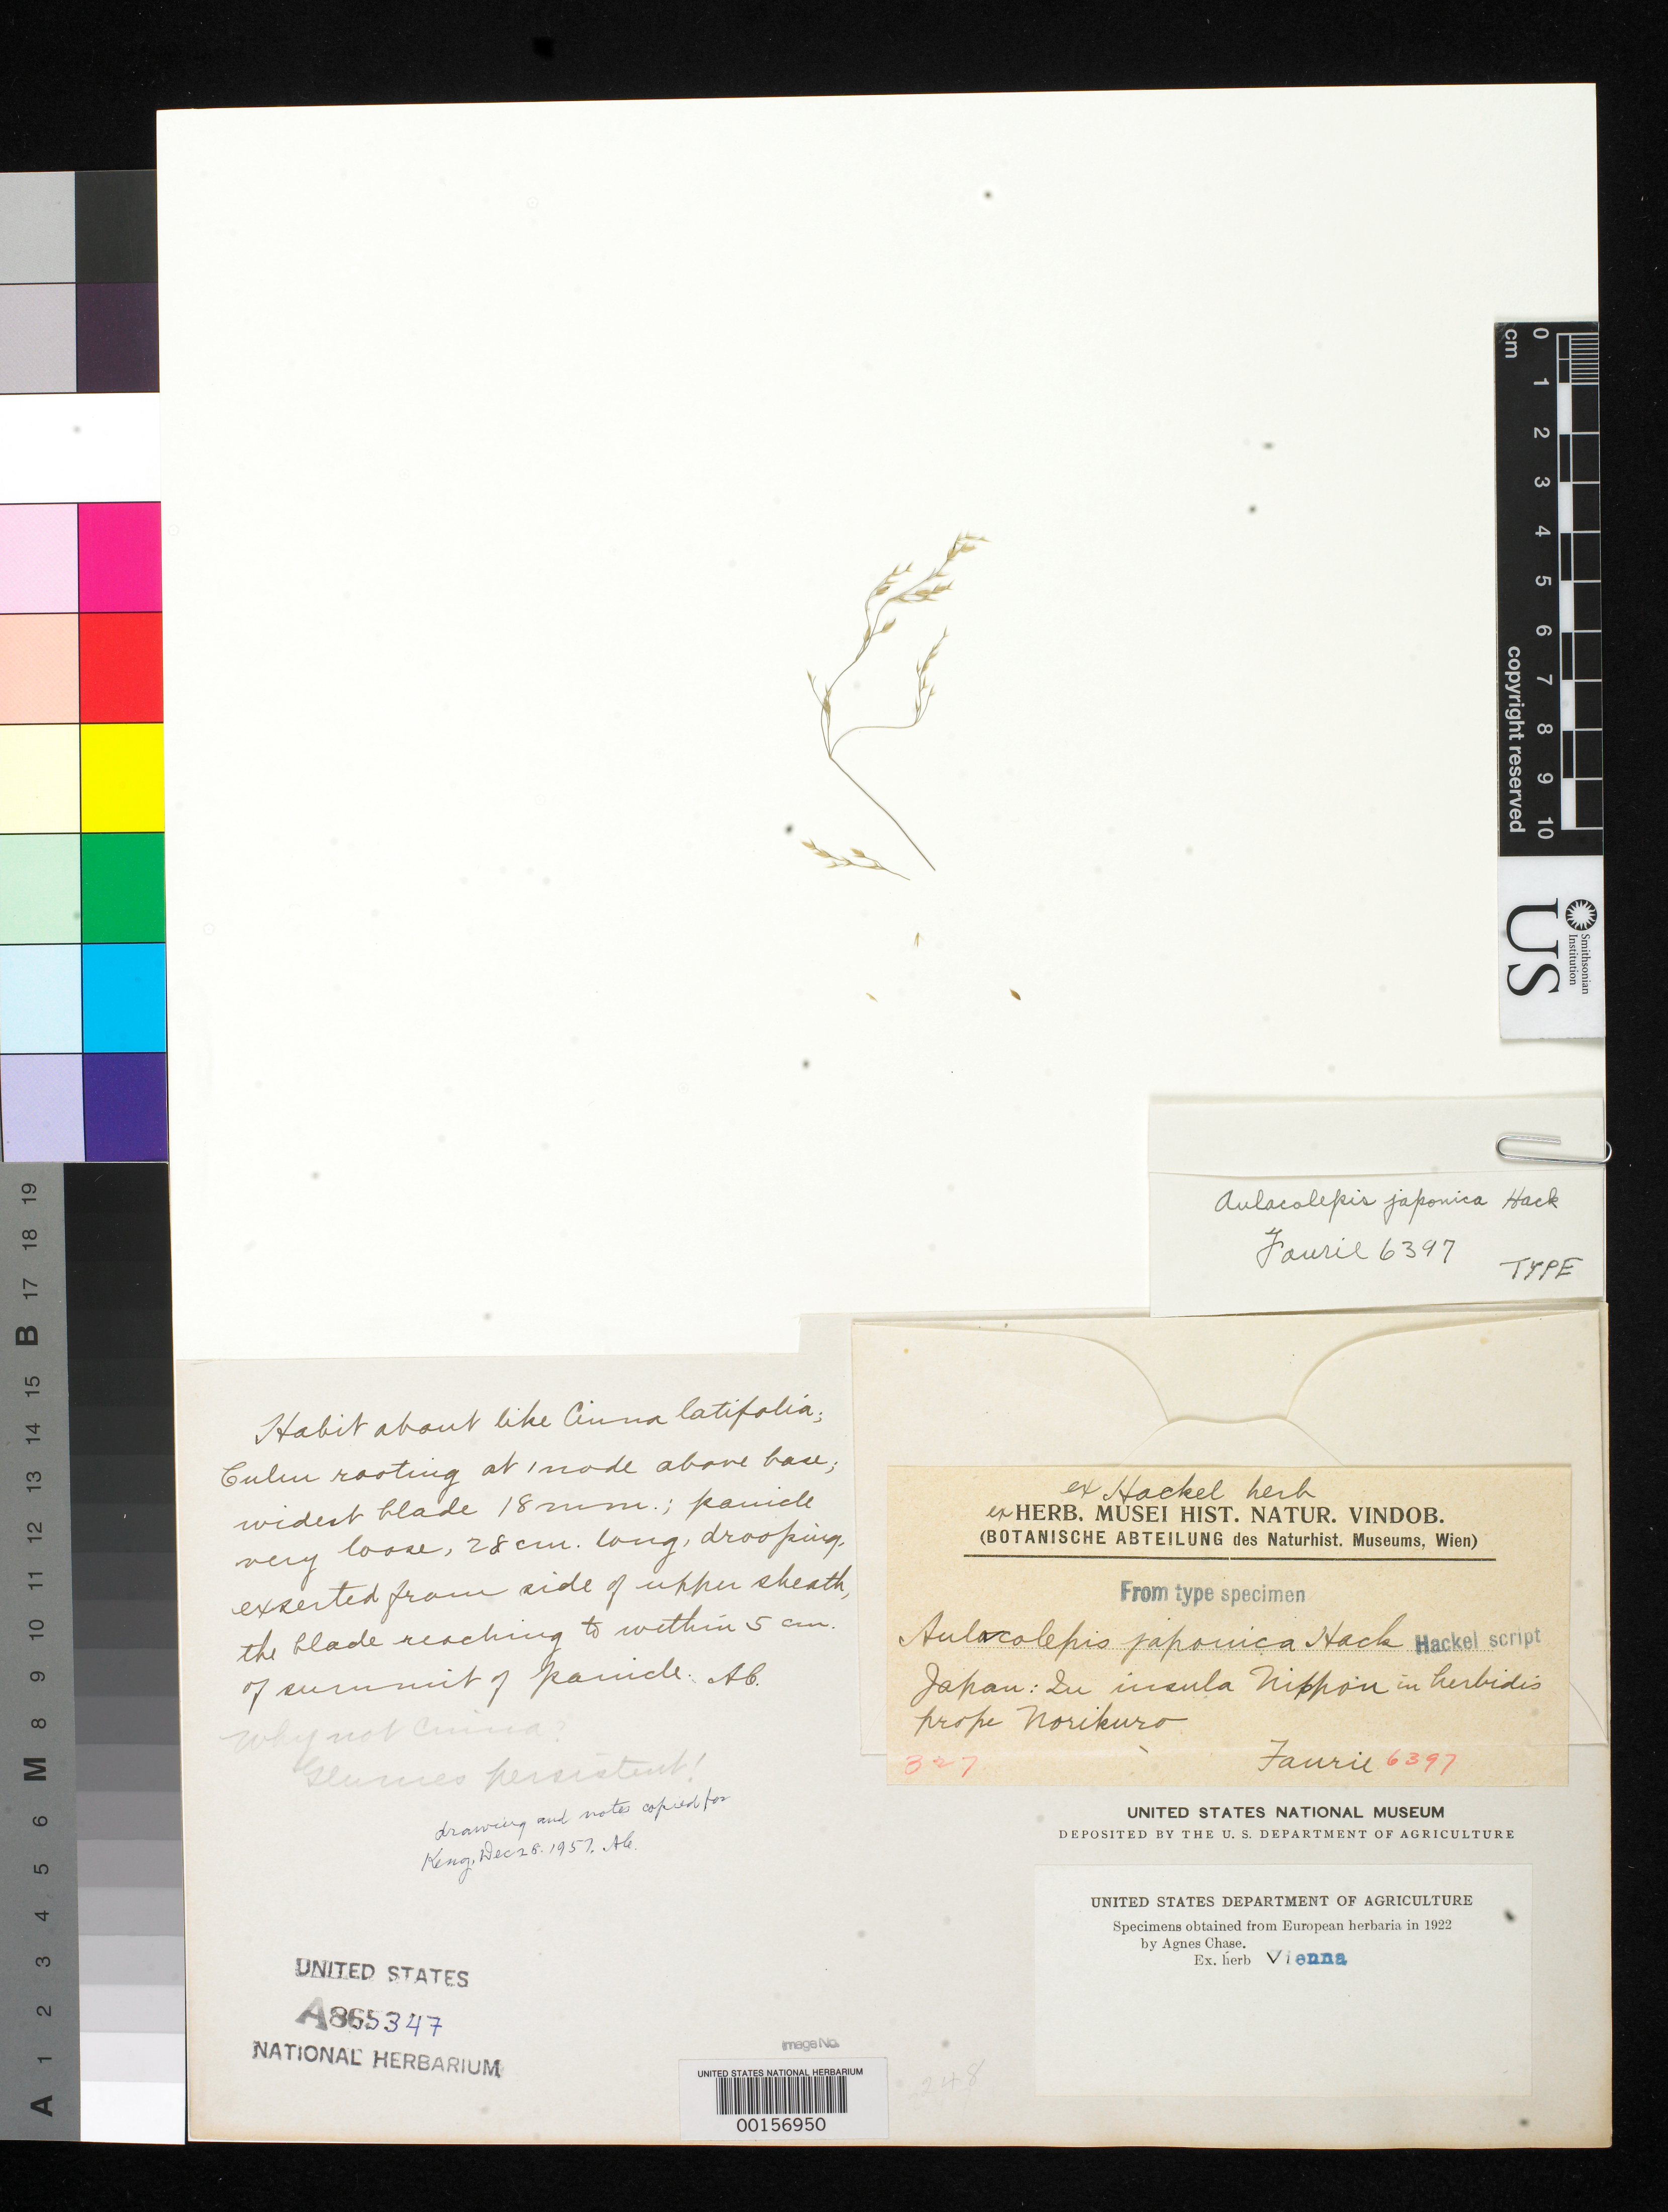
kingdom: Plantae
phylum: Tracheophyta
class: Liliopsida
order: Poales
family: Poaceae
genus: Aulacolepis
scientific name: Aulacolepis japonica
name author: Hack.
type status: Type Fragment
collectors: U. Faurie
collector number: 6397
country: Japan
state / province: Gihu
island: Honshu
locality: Prope Norikuro.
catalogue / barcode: US 865347A